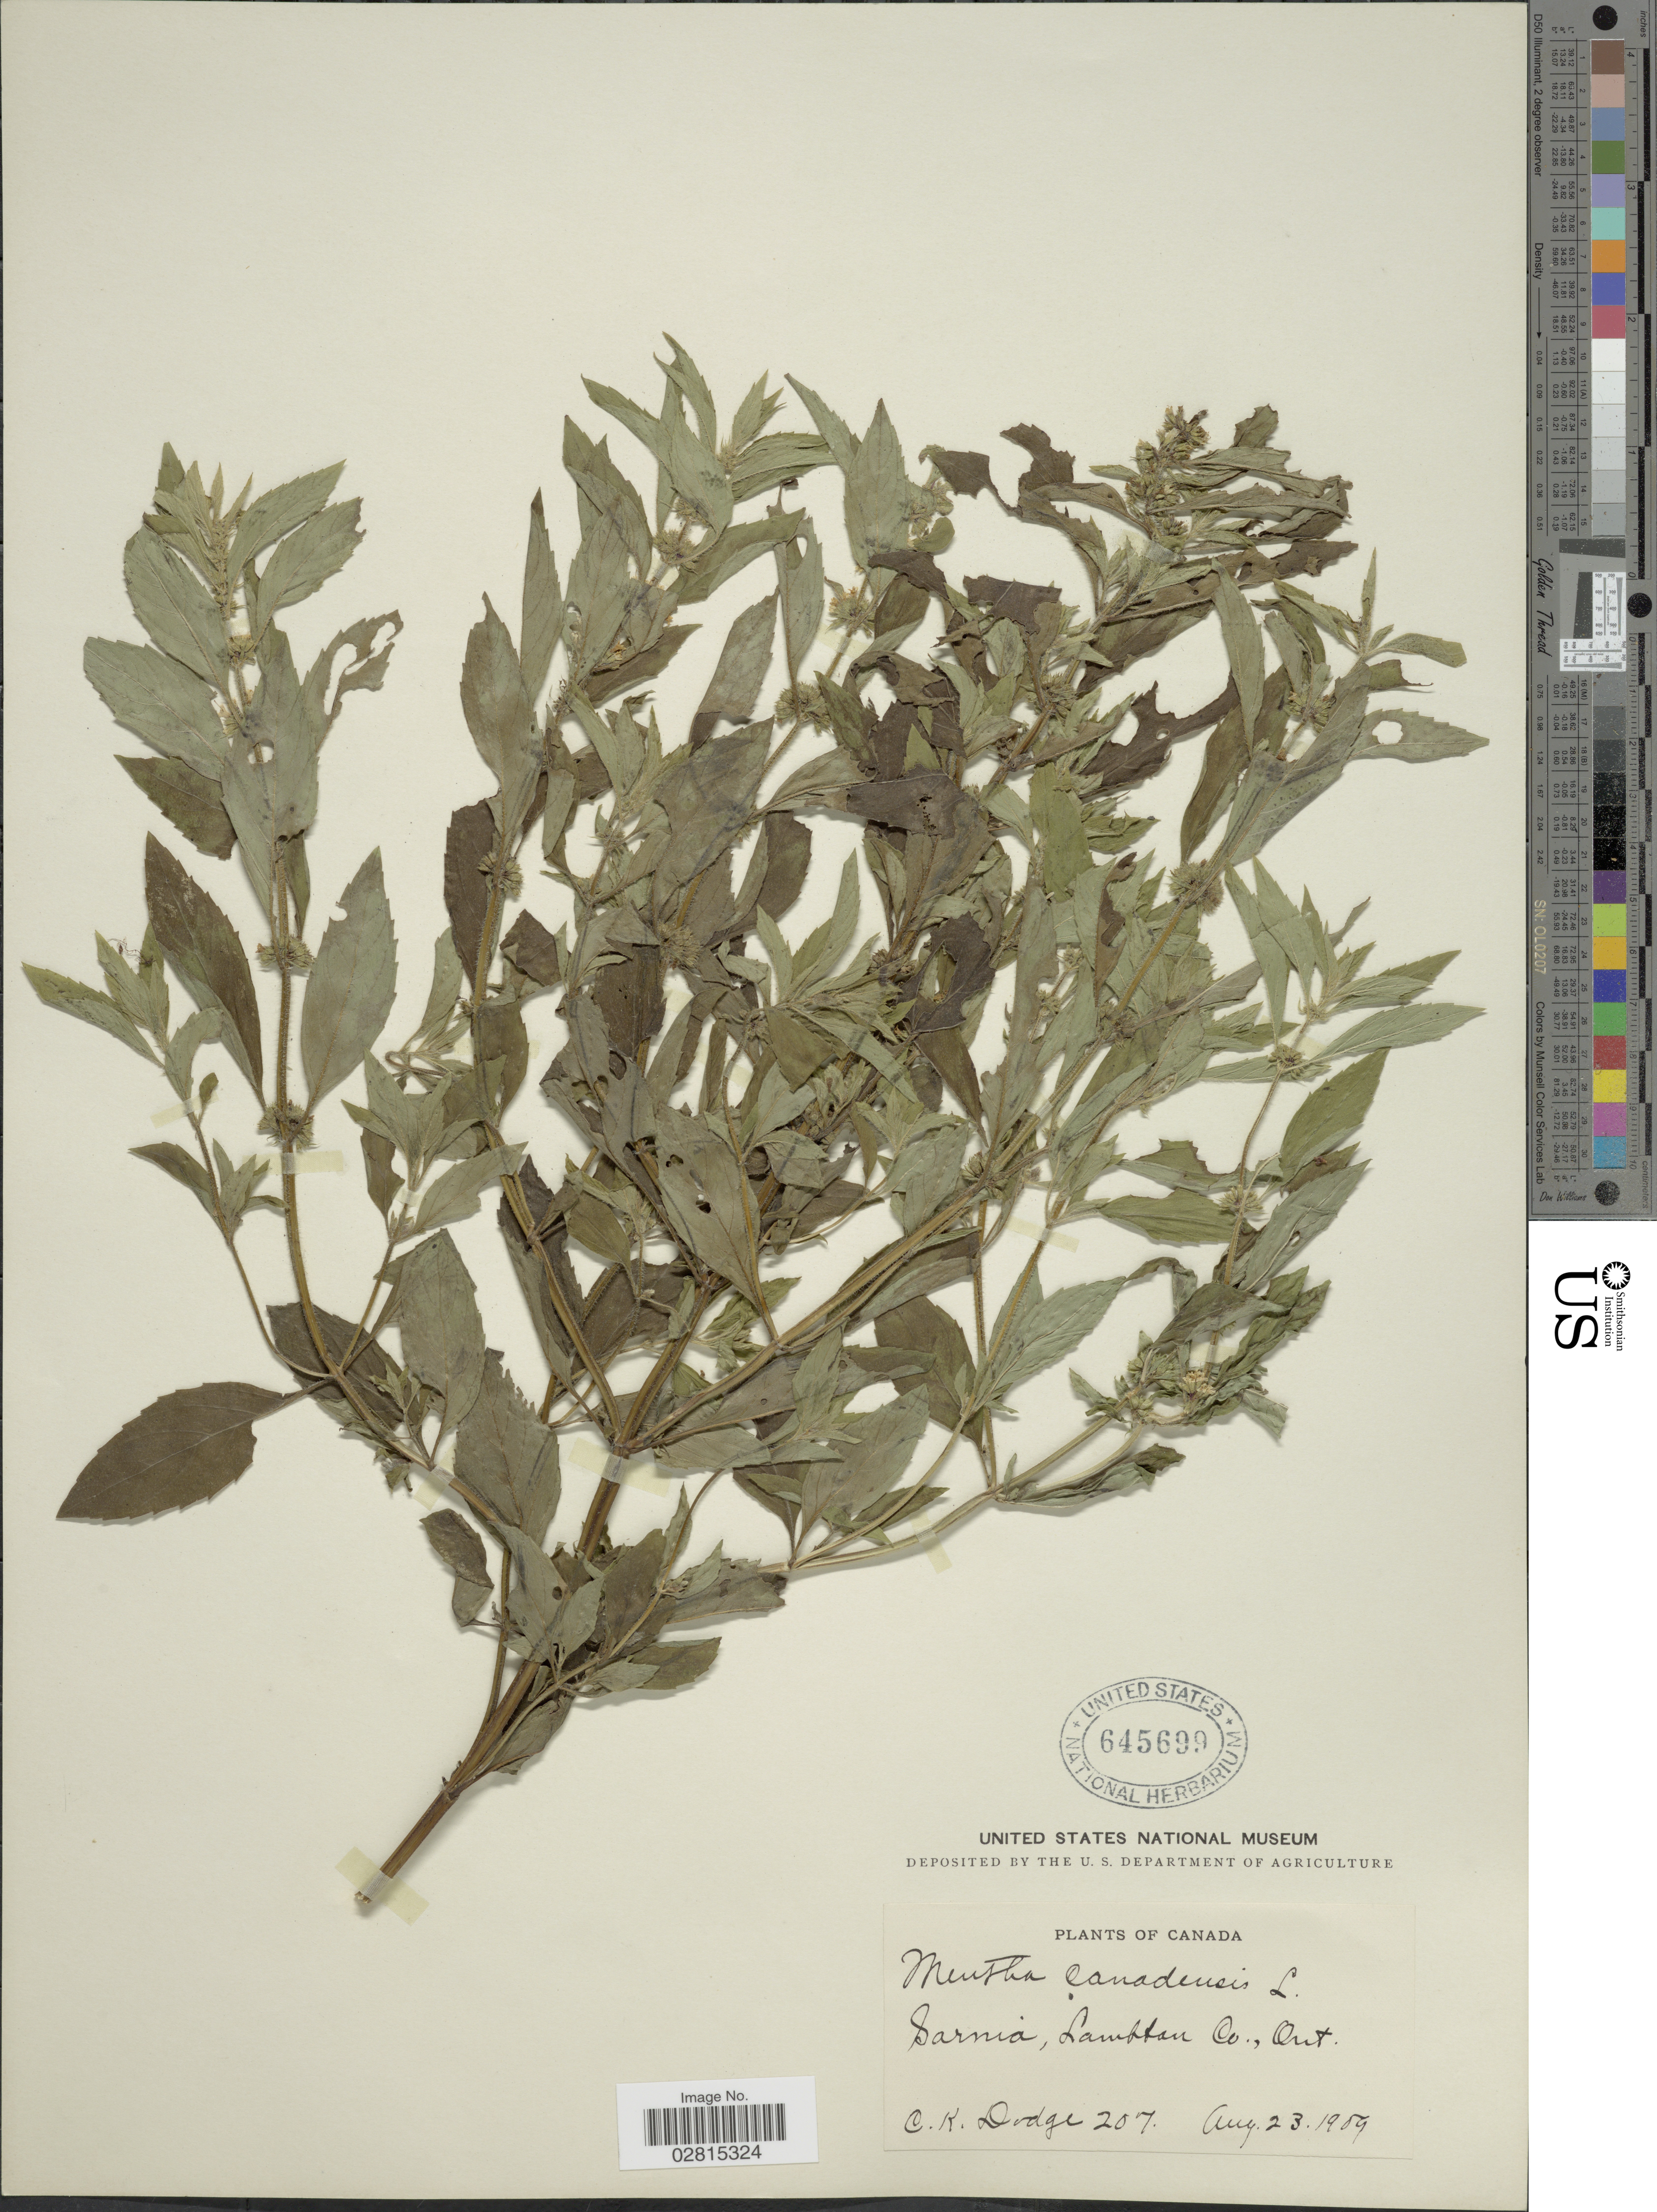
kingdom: Plantae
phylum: Tracheophyta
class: Magnoliopsida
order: Lamiales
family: Lamiaceae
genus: Mentha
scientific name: Mentha canadensis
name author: L.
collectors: C. Dodge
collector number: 207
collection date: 1909-08-23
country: Canada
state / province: Ontario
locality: Sarnia, Lambton Co.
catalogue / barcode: US 645699